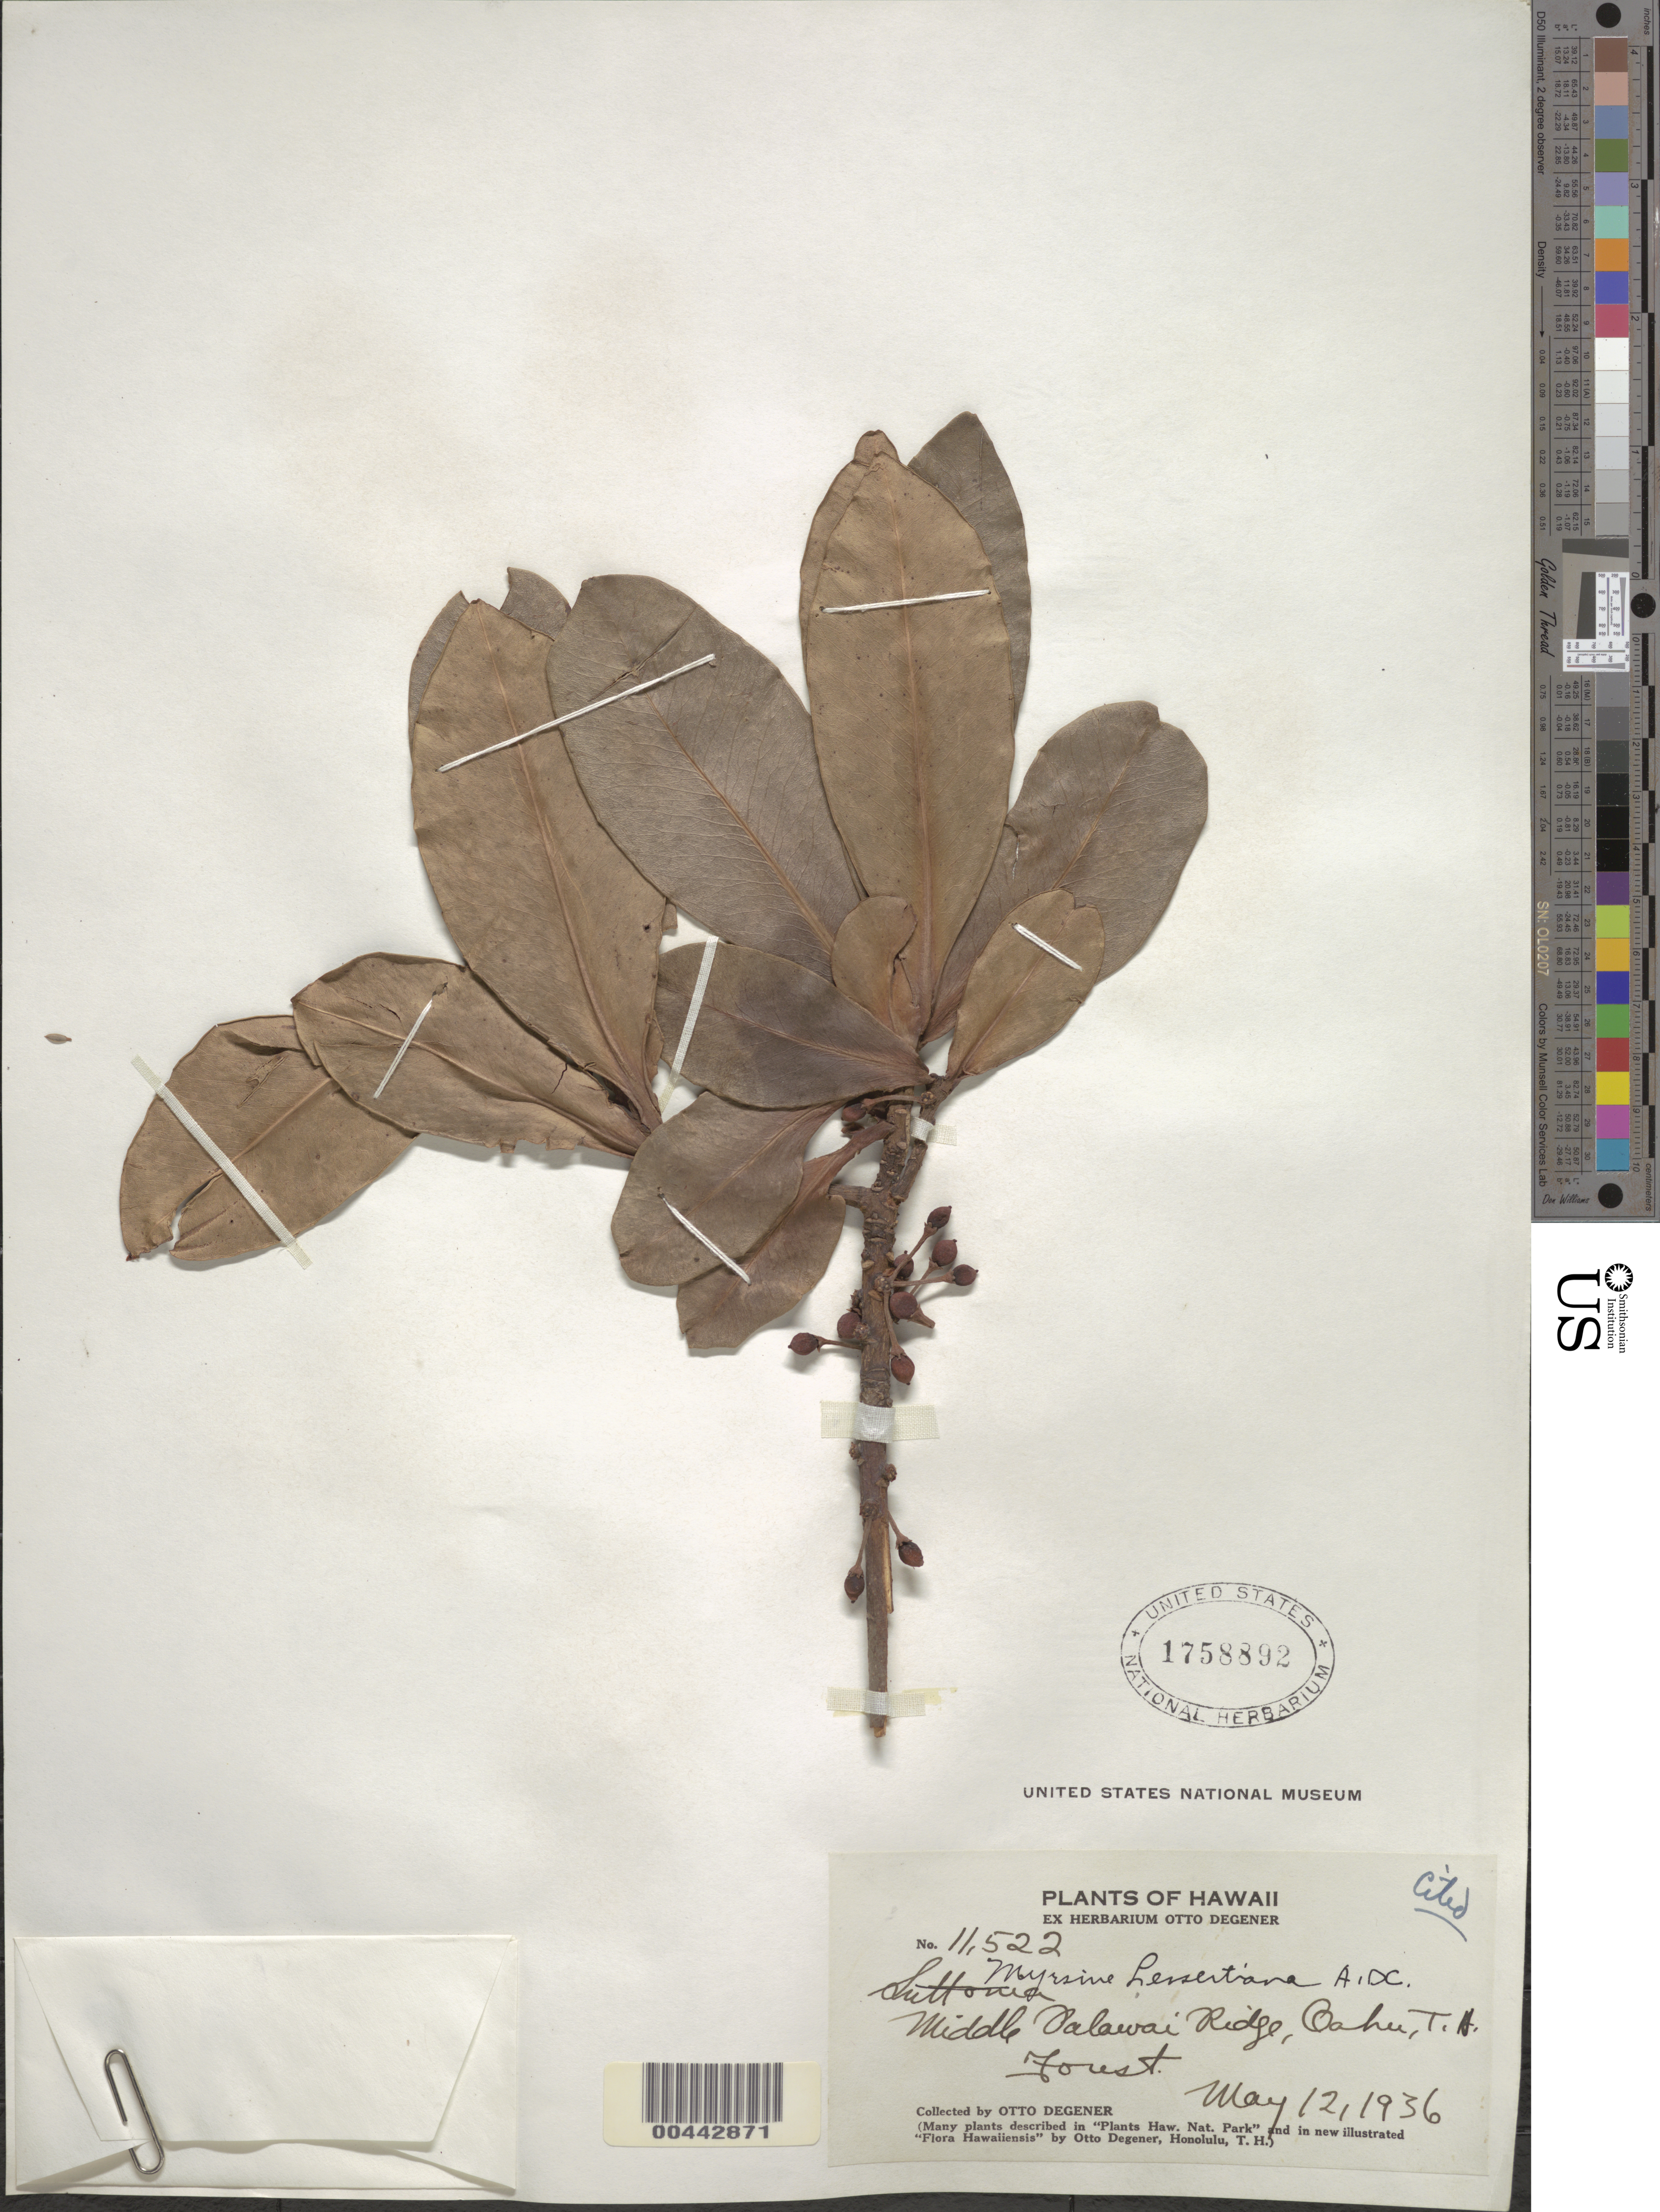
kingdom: Plantae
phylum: Tracheophyta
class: Magnoliopsida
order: Ericales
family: Primulaceae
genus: Myrsine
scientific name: Myrsine lessertiana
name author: A. DC.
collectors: O. Degener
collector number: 11522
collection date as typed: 12 May 1936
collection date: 1936-05-12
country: United States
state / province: Hawaii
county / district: Honolulu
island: Oahu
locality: Middle Palawai Ridge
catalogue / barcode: US 1758892